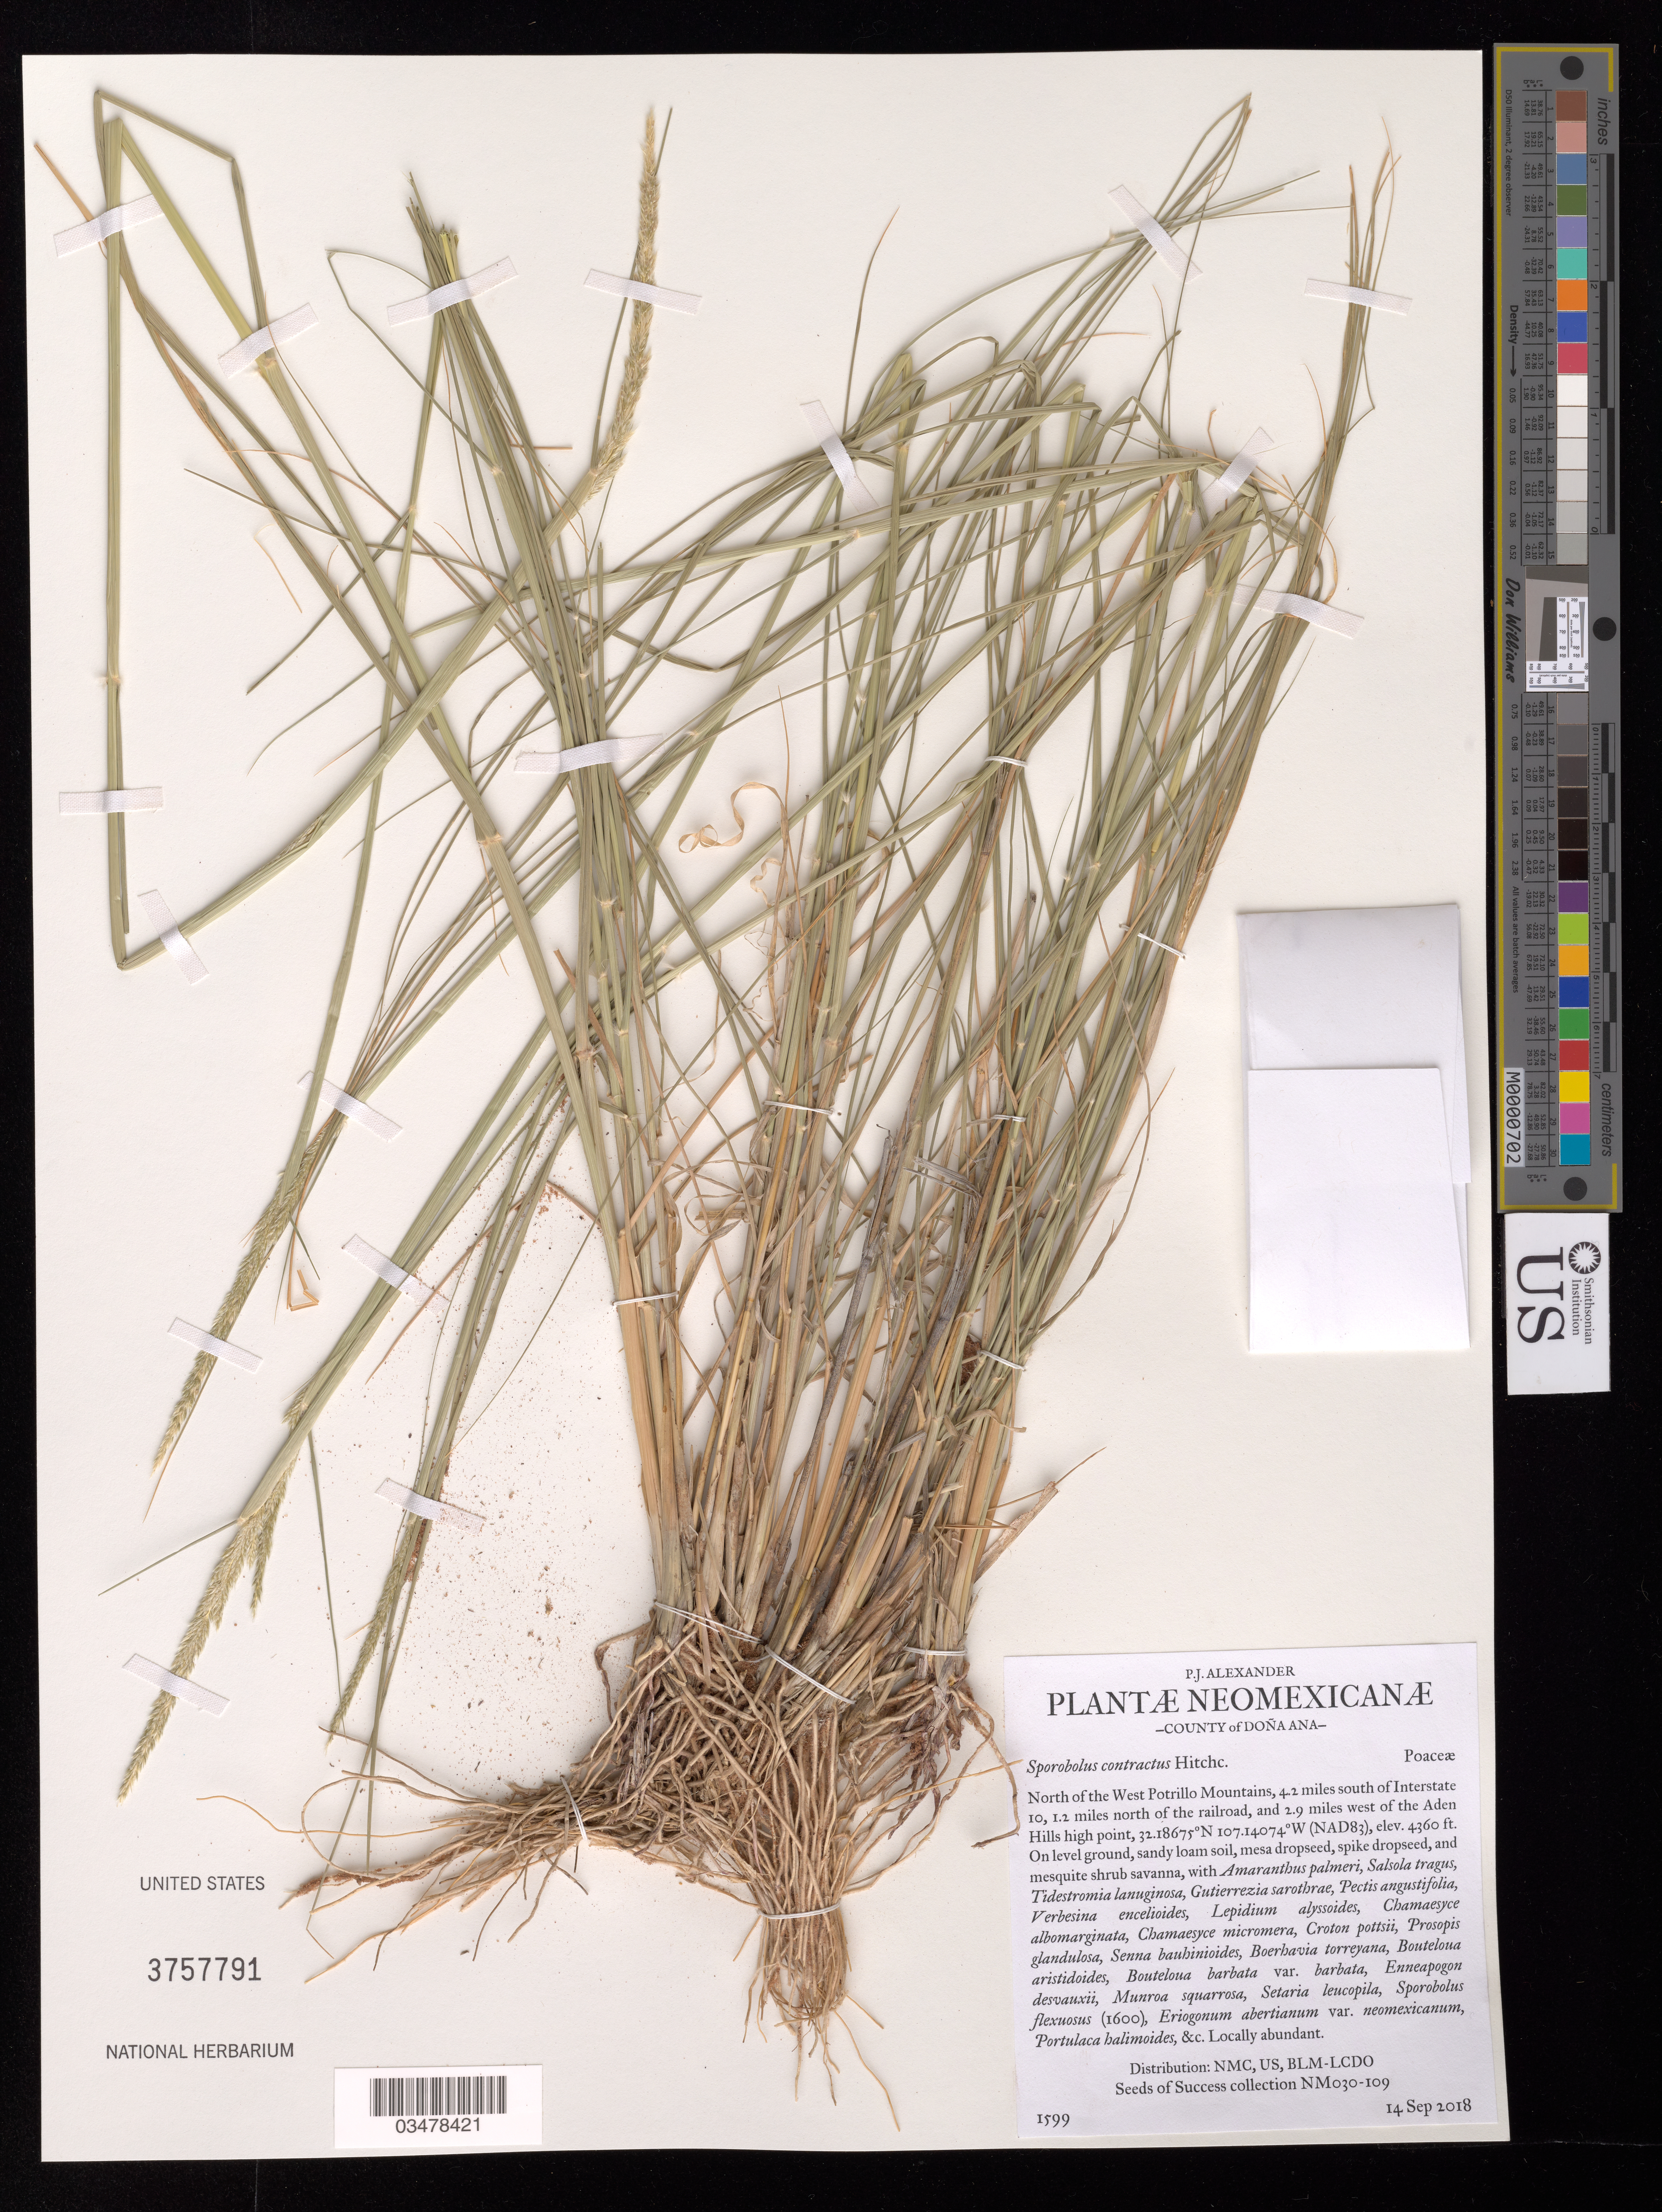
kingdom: Plantae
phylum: Tracheophyta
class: Liliopsida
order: Poales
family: Poaceae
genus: Sporobolus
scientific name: Sporobolus contractus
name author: Hitchc.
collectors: P. Alexander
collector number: NM030-109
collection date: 2018-09-14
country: United States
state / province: New Mexico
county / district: Dona Ana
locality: Allotment 03013. West Potrillo Mtns, 2.9 mi. W of the Aden Hills.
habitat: Ecological site: R042XB012NM, Sandy loam soil. Mesquite shrub savanna. With Salsola tragus, Croton pottsii, Prosopis glandulosa, etc.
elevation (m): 1329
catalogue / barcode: US 3757791